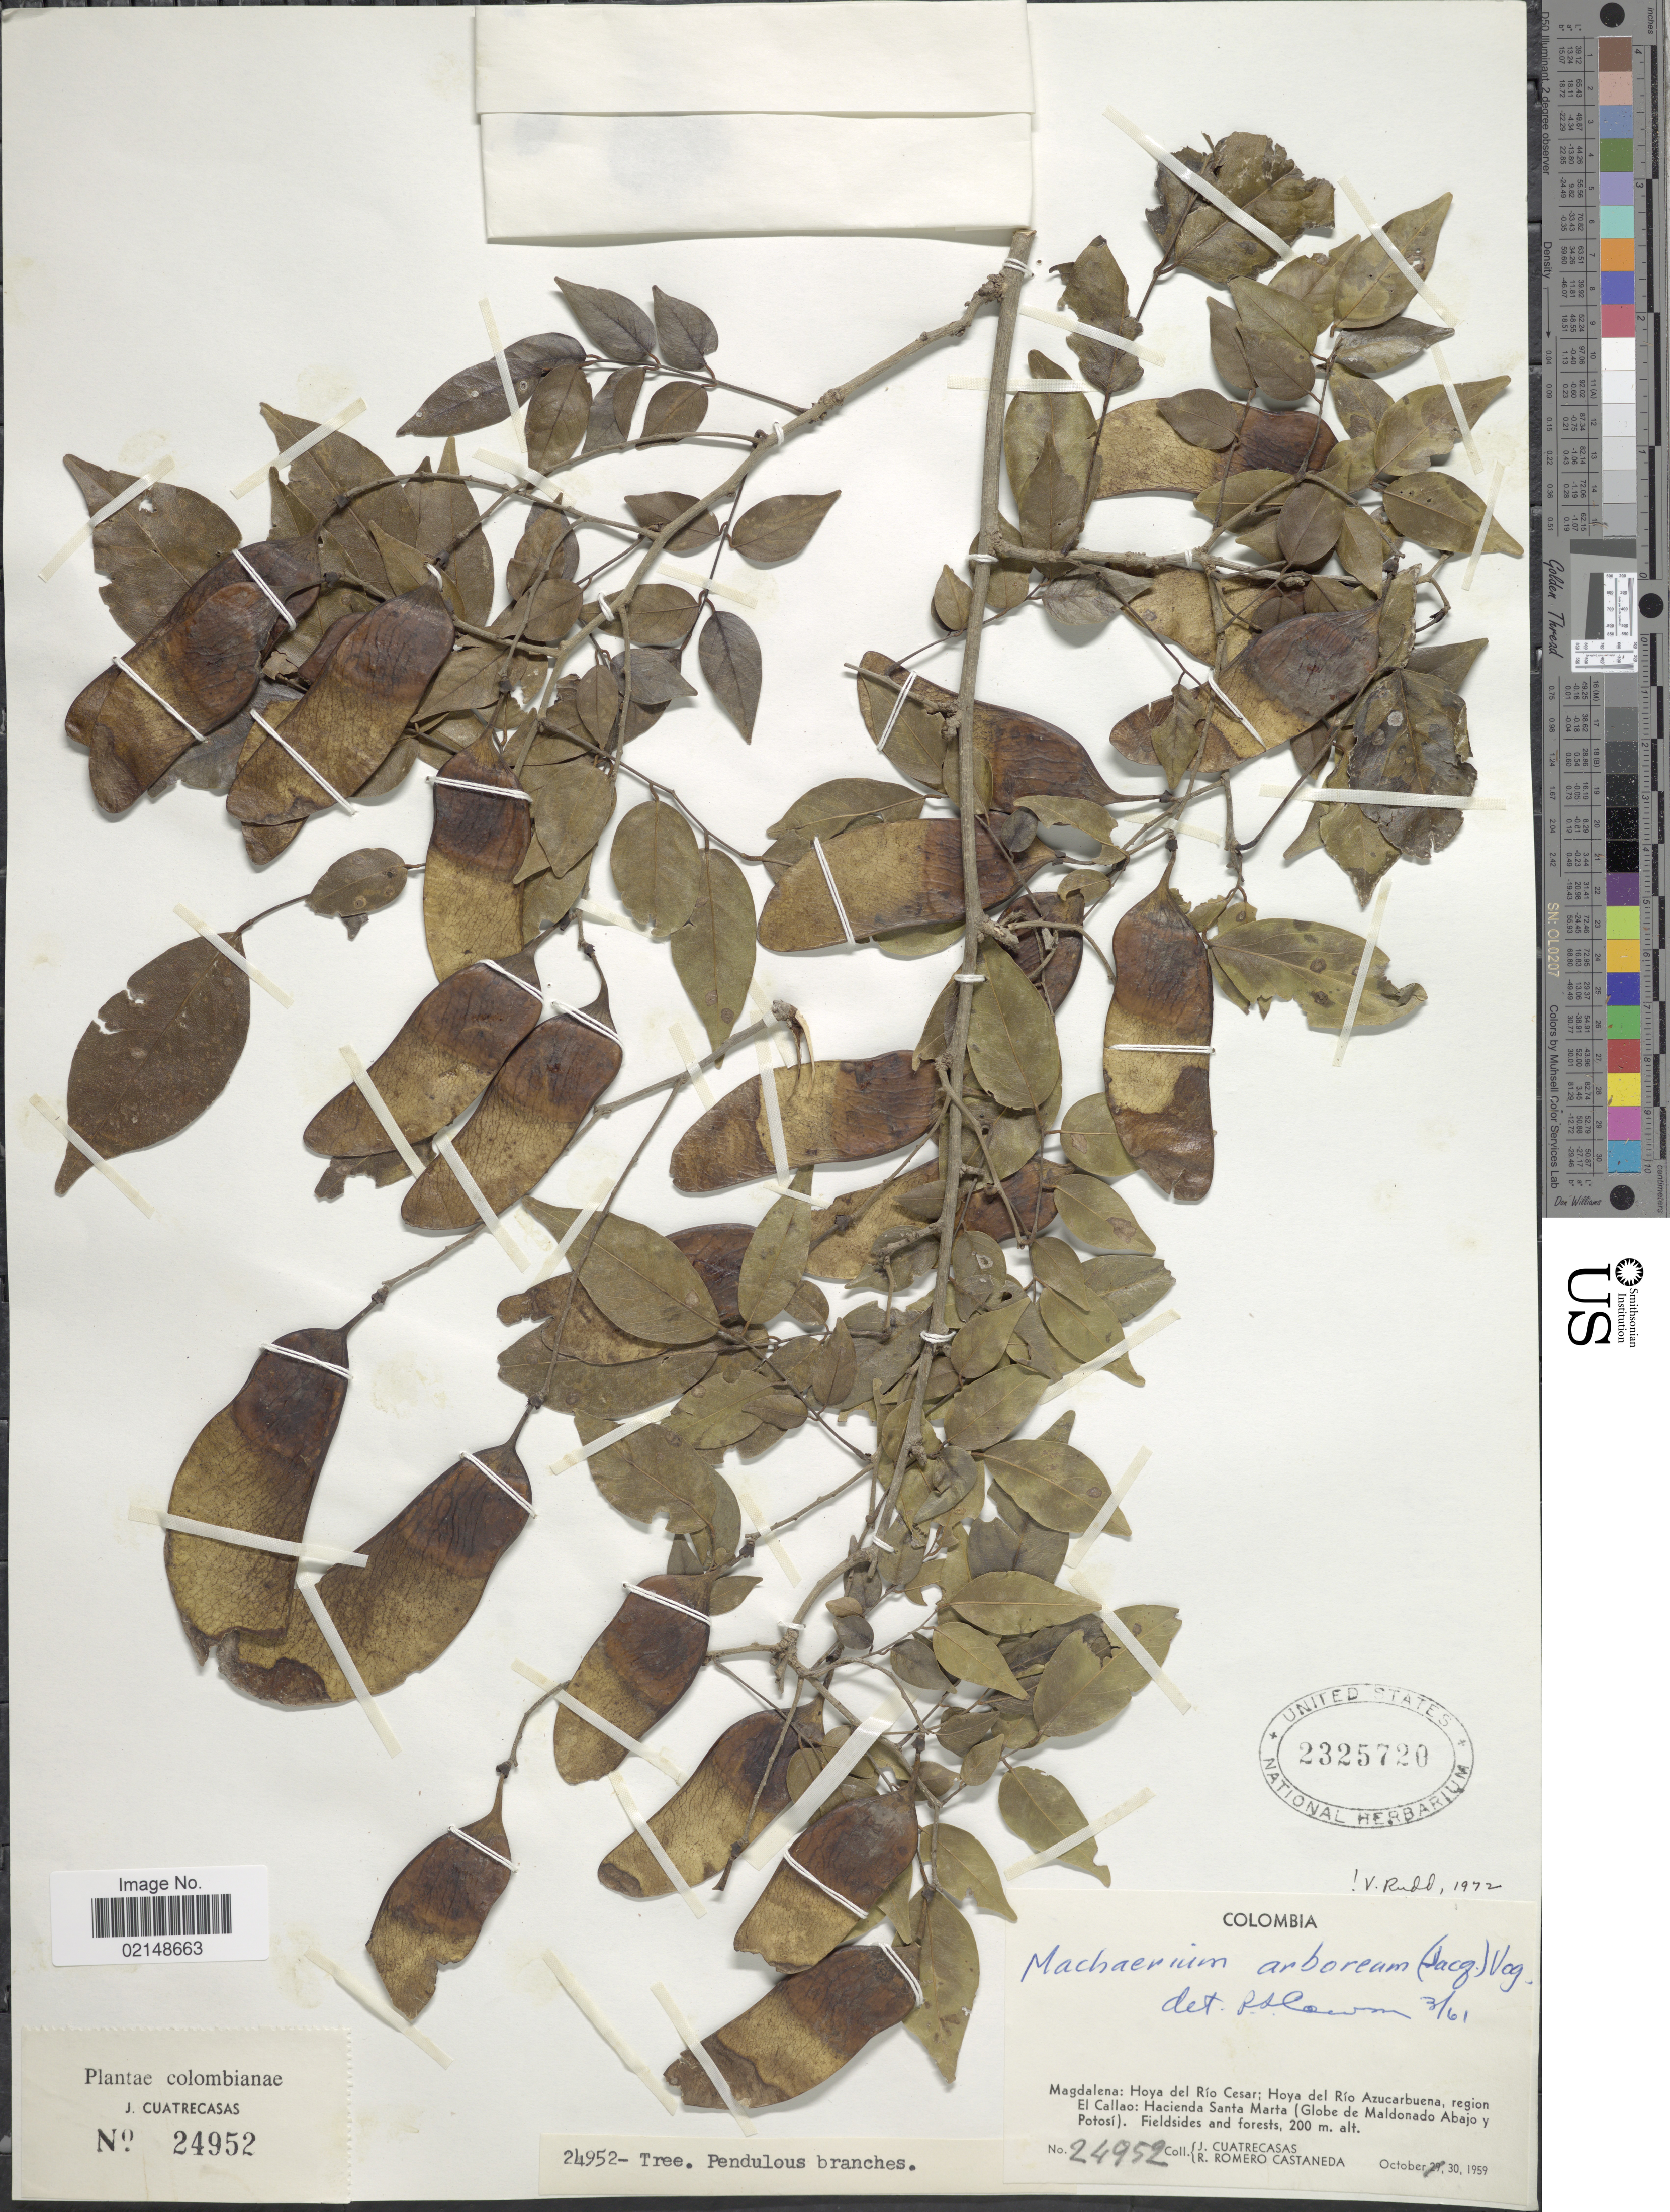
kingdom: Plantae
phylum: Tracheophyta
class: Magnoliopsida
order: Fabales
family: Fabaceae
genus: Machaerium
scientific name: Machaerium arboreum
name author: (Jacq.) Benth.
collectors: J. Cuatrecasas & R. Romero Castañeda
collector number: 24952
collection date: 1959-10-30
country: Colombia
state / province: Magdalena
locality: Hoya del Rio Cesar, Hoya del Rio Azucarbuena, region El Callao, Hacienda Santa Marta (Globe de Maldonado Abajo y Potosi)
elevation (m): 200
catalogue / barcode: US 2325720